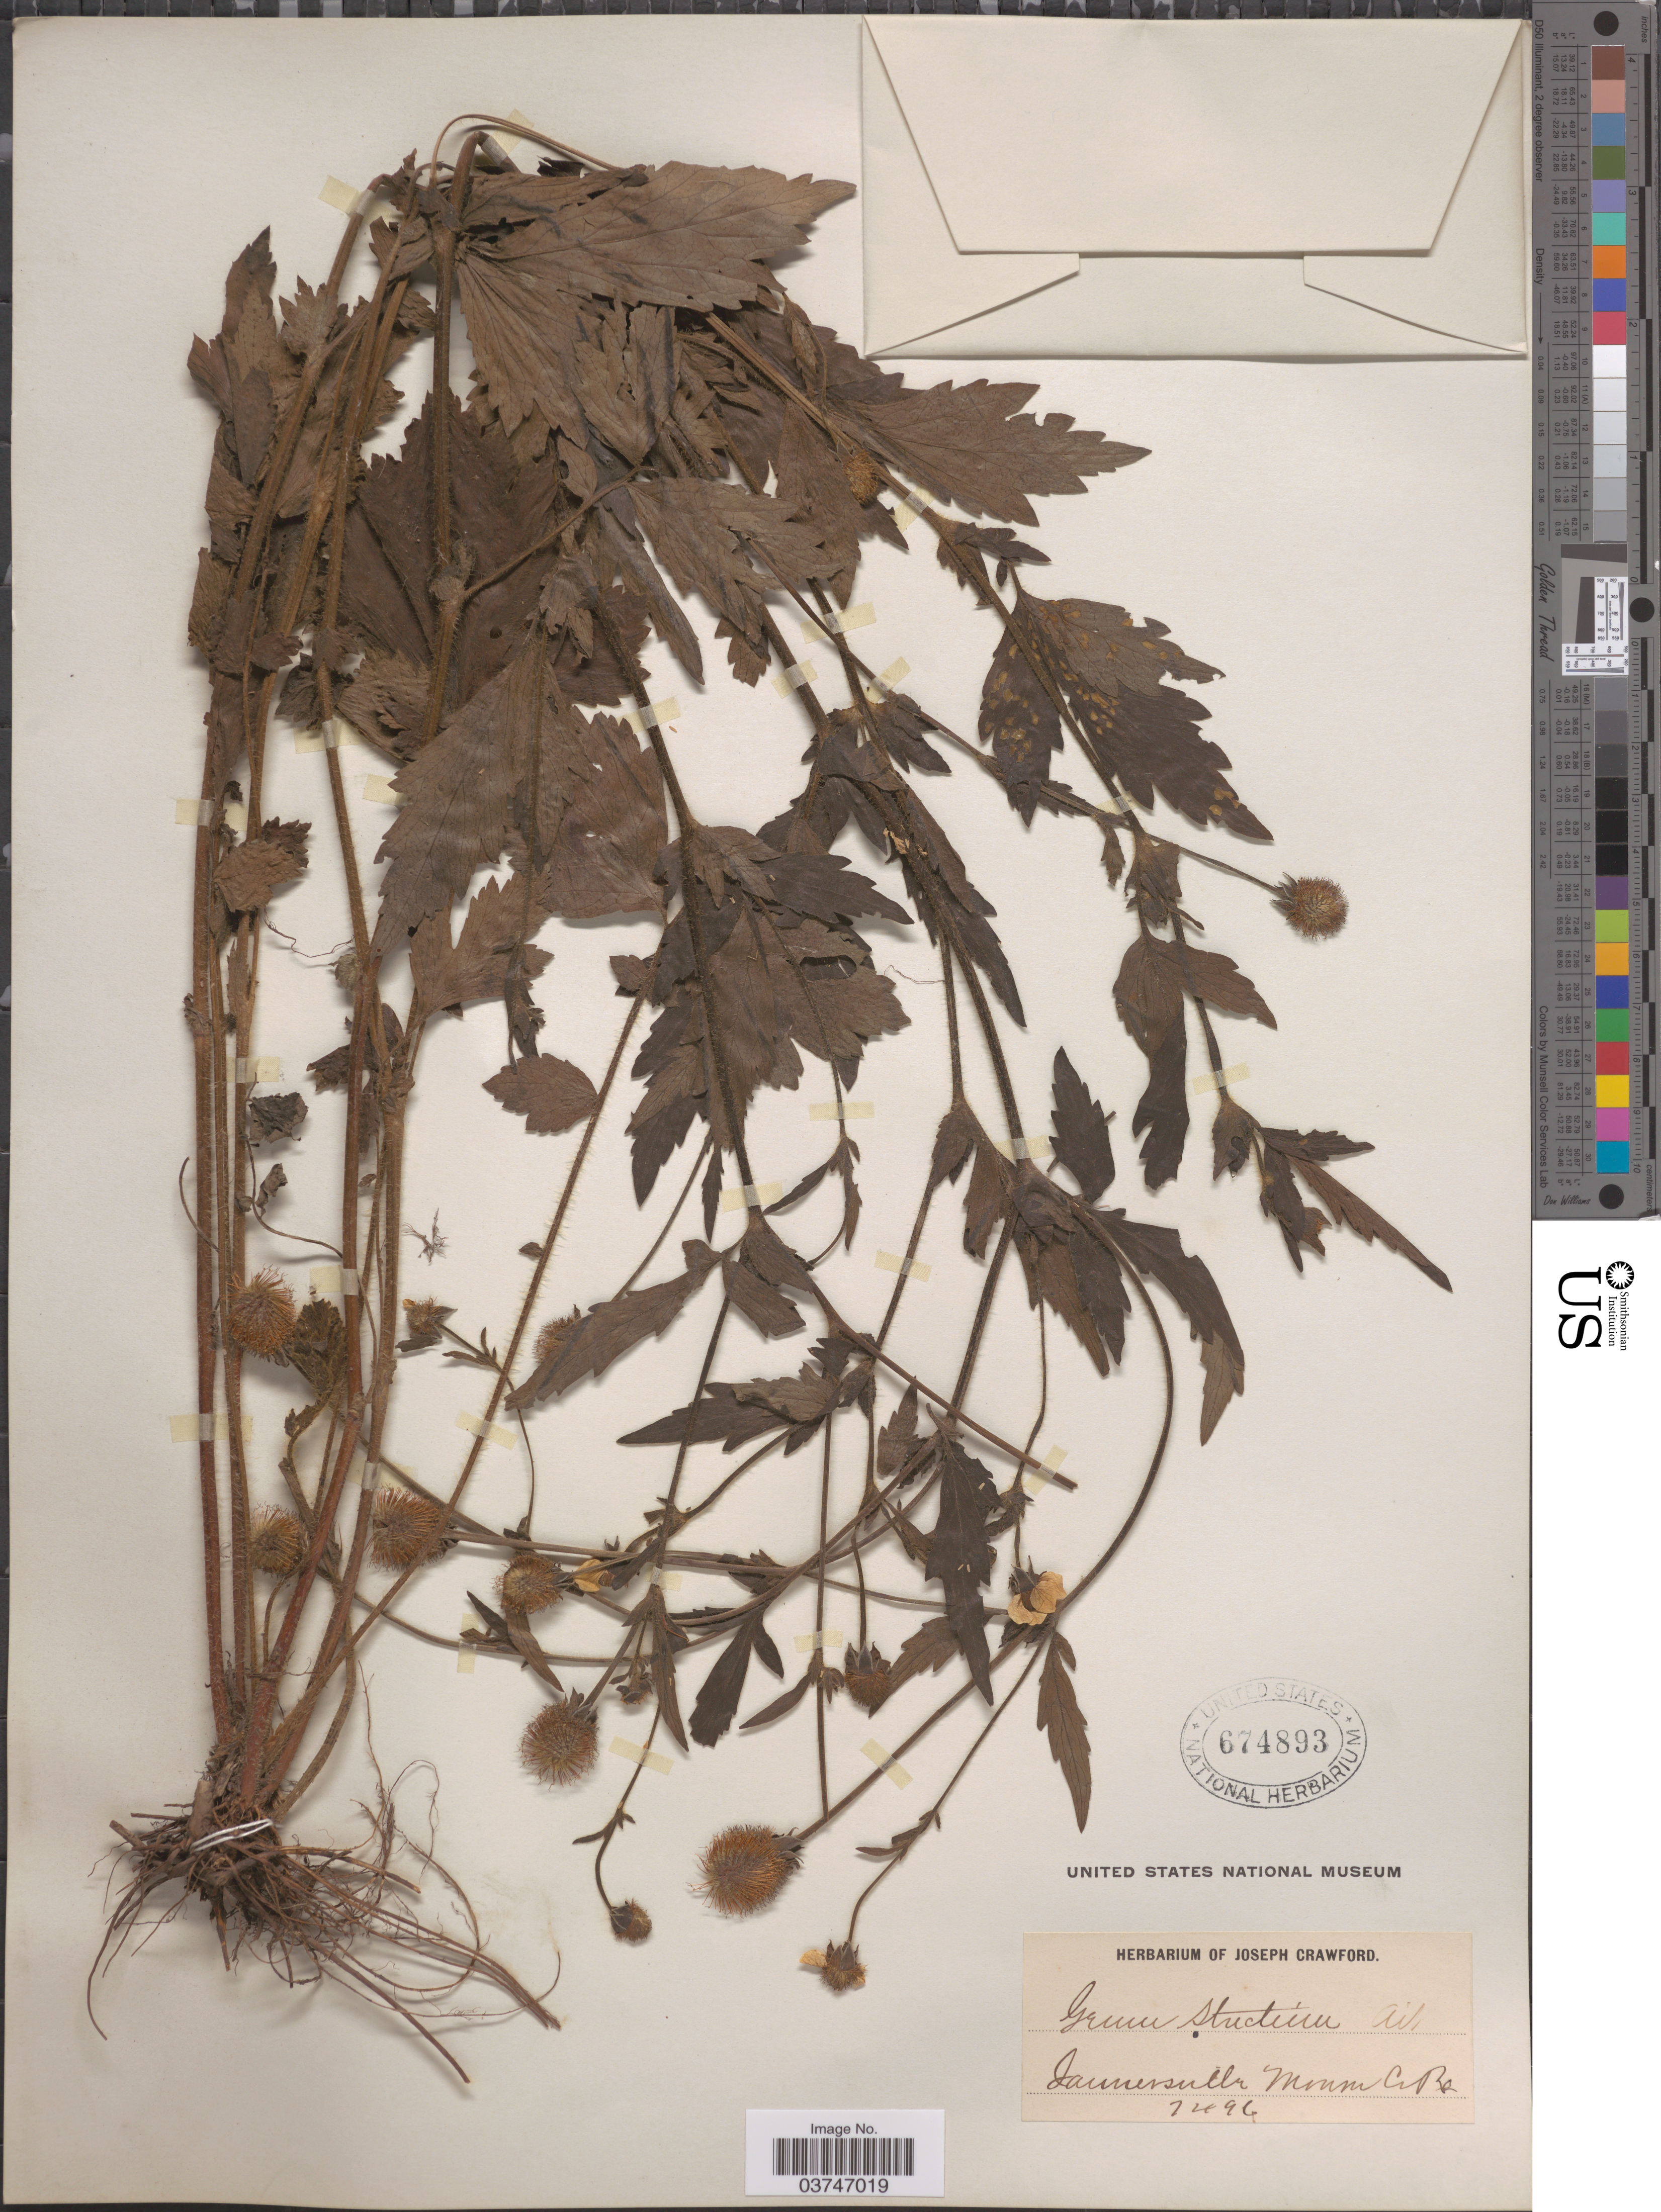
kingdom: Plantae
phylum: Tracheophyta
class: Magnoliopsida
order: Rosales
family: Rosaceae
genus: Geum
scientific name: Geum aleppicum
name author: Jacq.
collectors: ex herb. Joseph Crawford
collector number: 7496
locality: Jamesville Mimm Cr Ro. [interpreted]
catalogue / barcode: US 674893